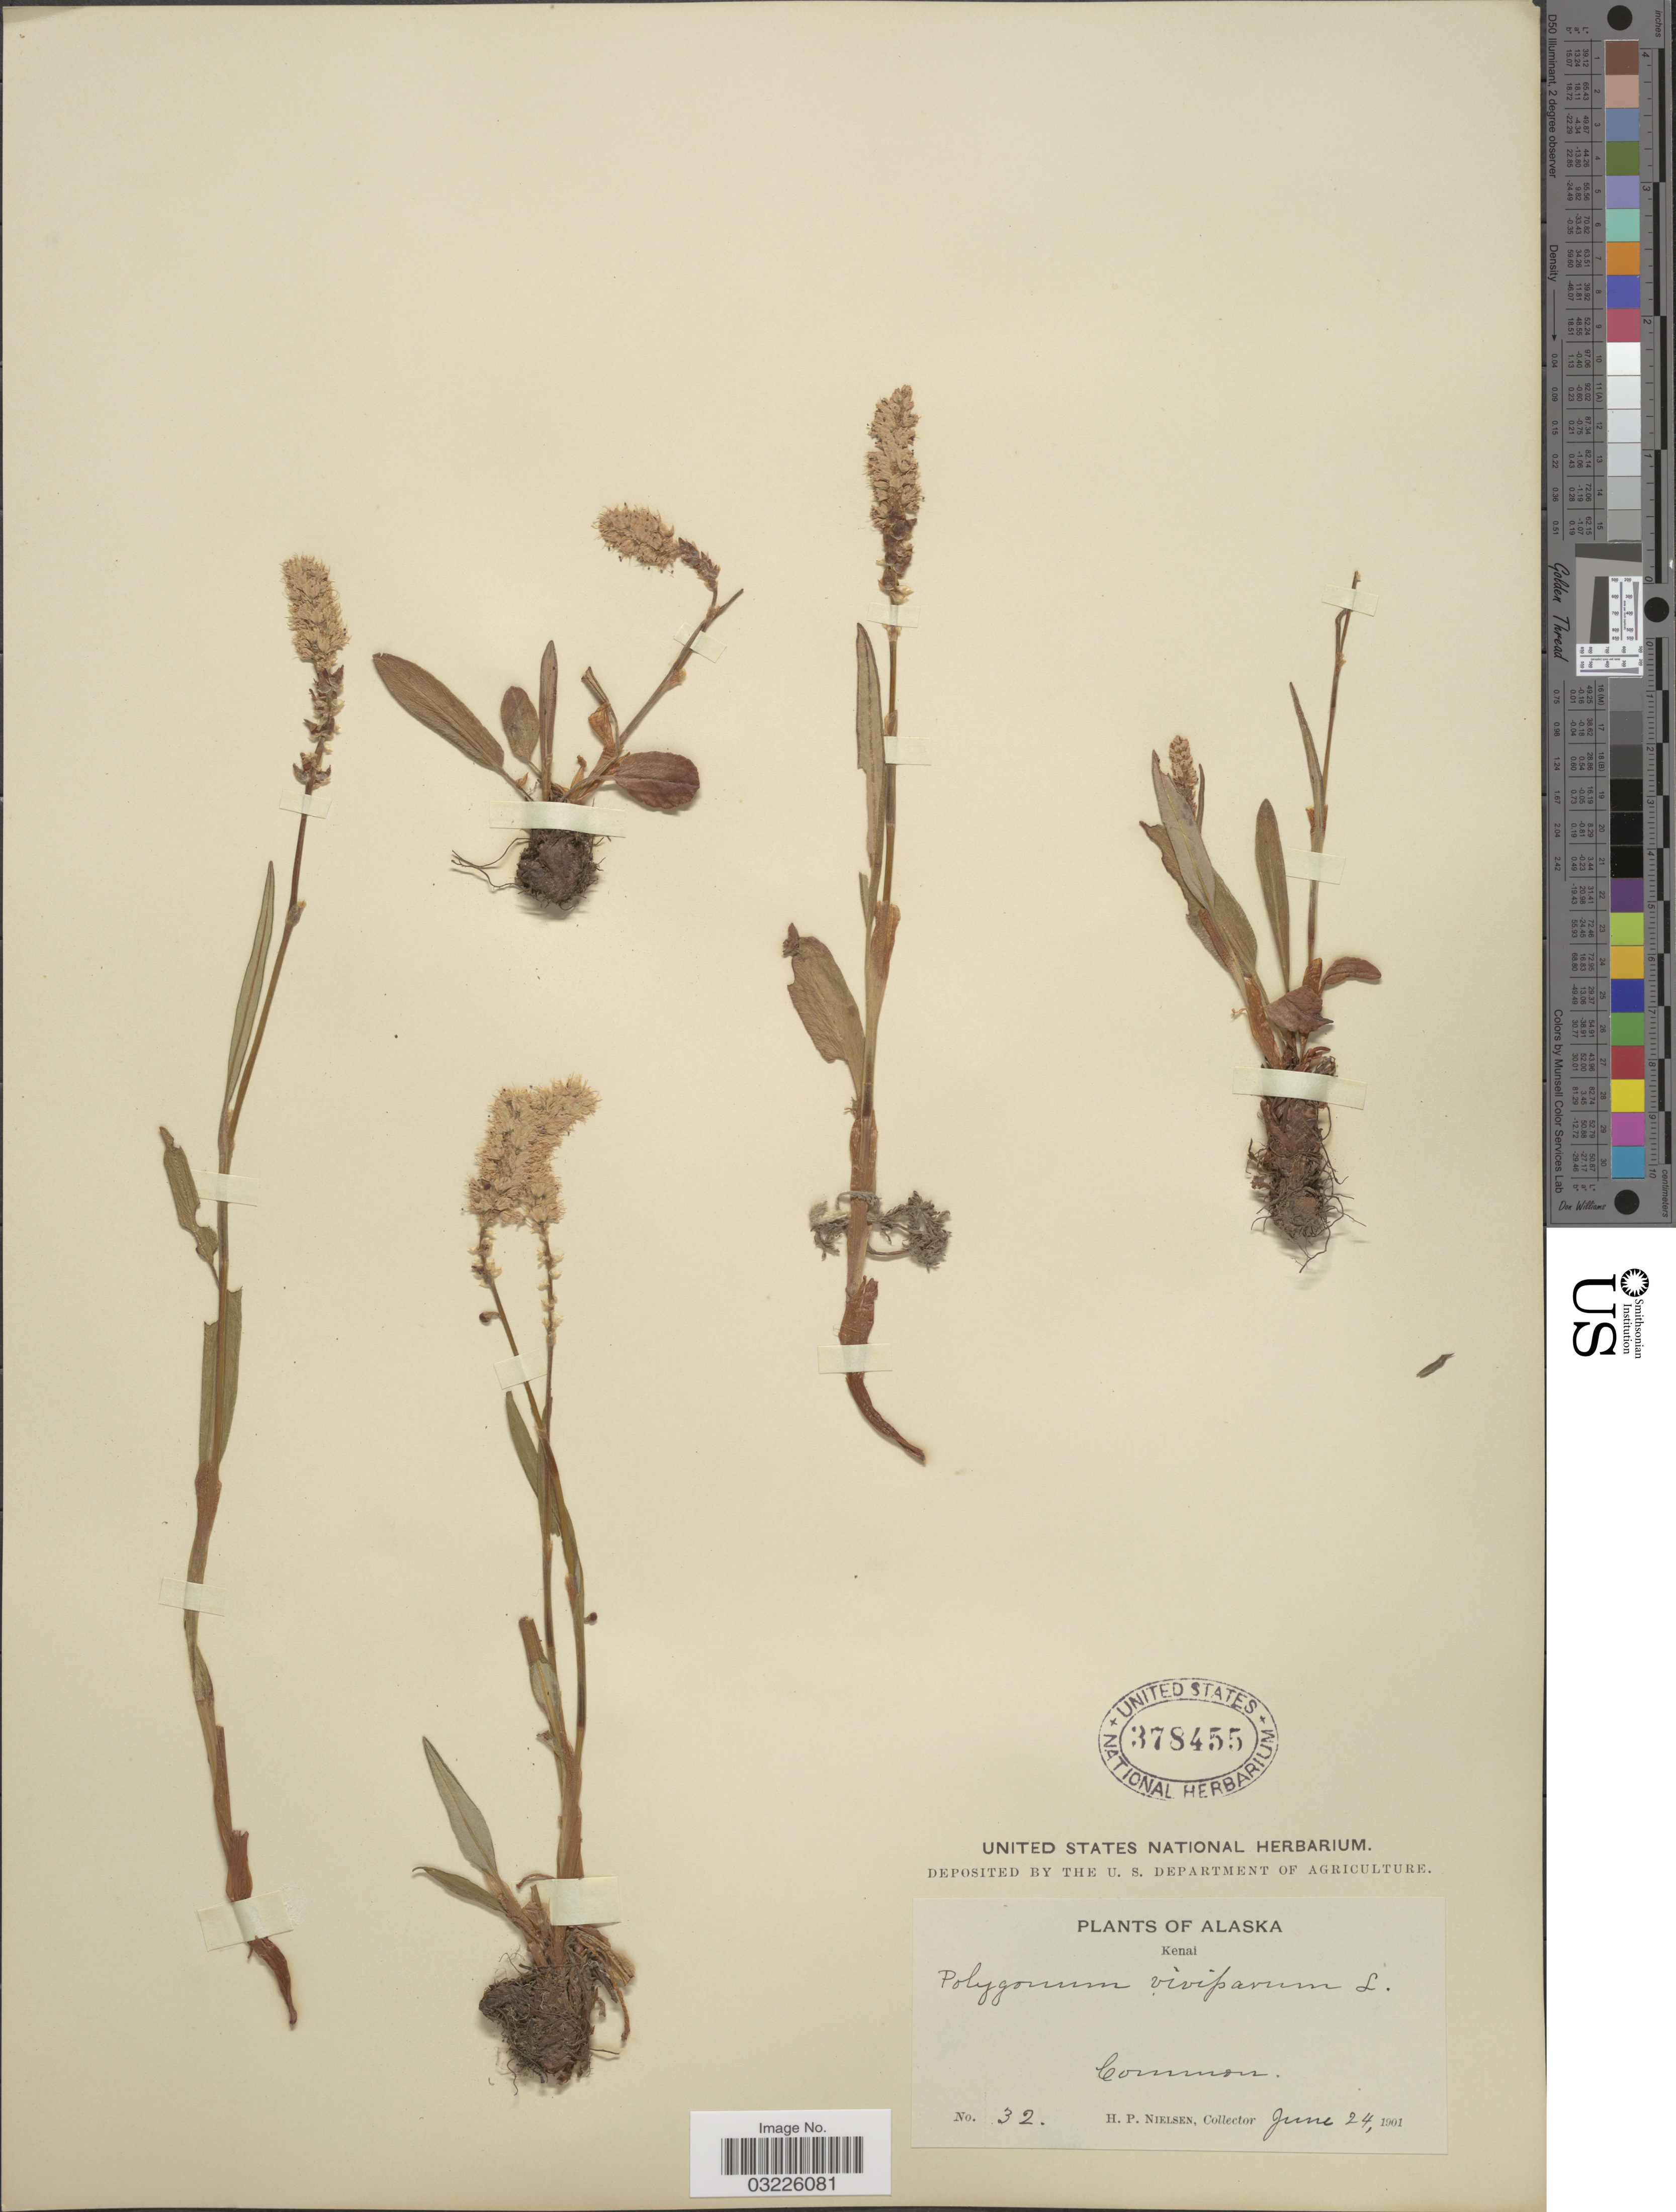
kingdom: Plantae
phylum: Tracheophyta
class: Magnoliopsida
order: Caryophyllales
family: Polygonaceae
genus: Bistorta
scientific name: Bistorta vivipara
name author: (L.) Delarbre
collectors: H. P. Nielsen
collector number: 32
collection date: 1901-06-24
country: United States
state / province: Alaska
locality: Kenai.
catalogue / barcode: US 378455